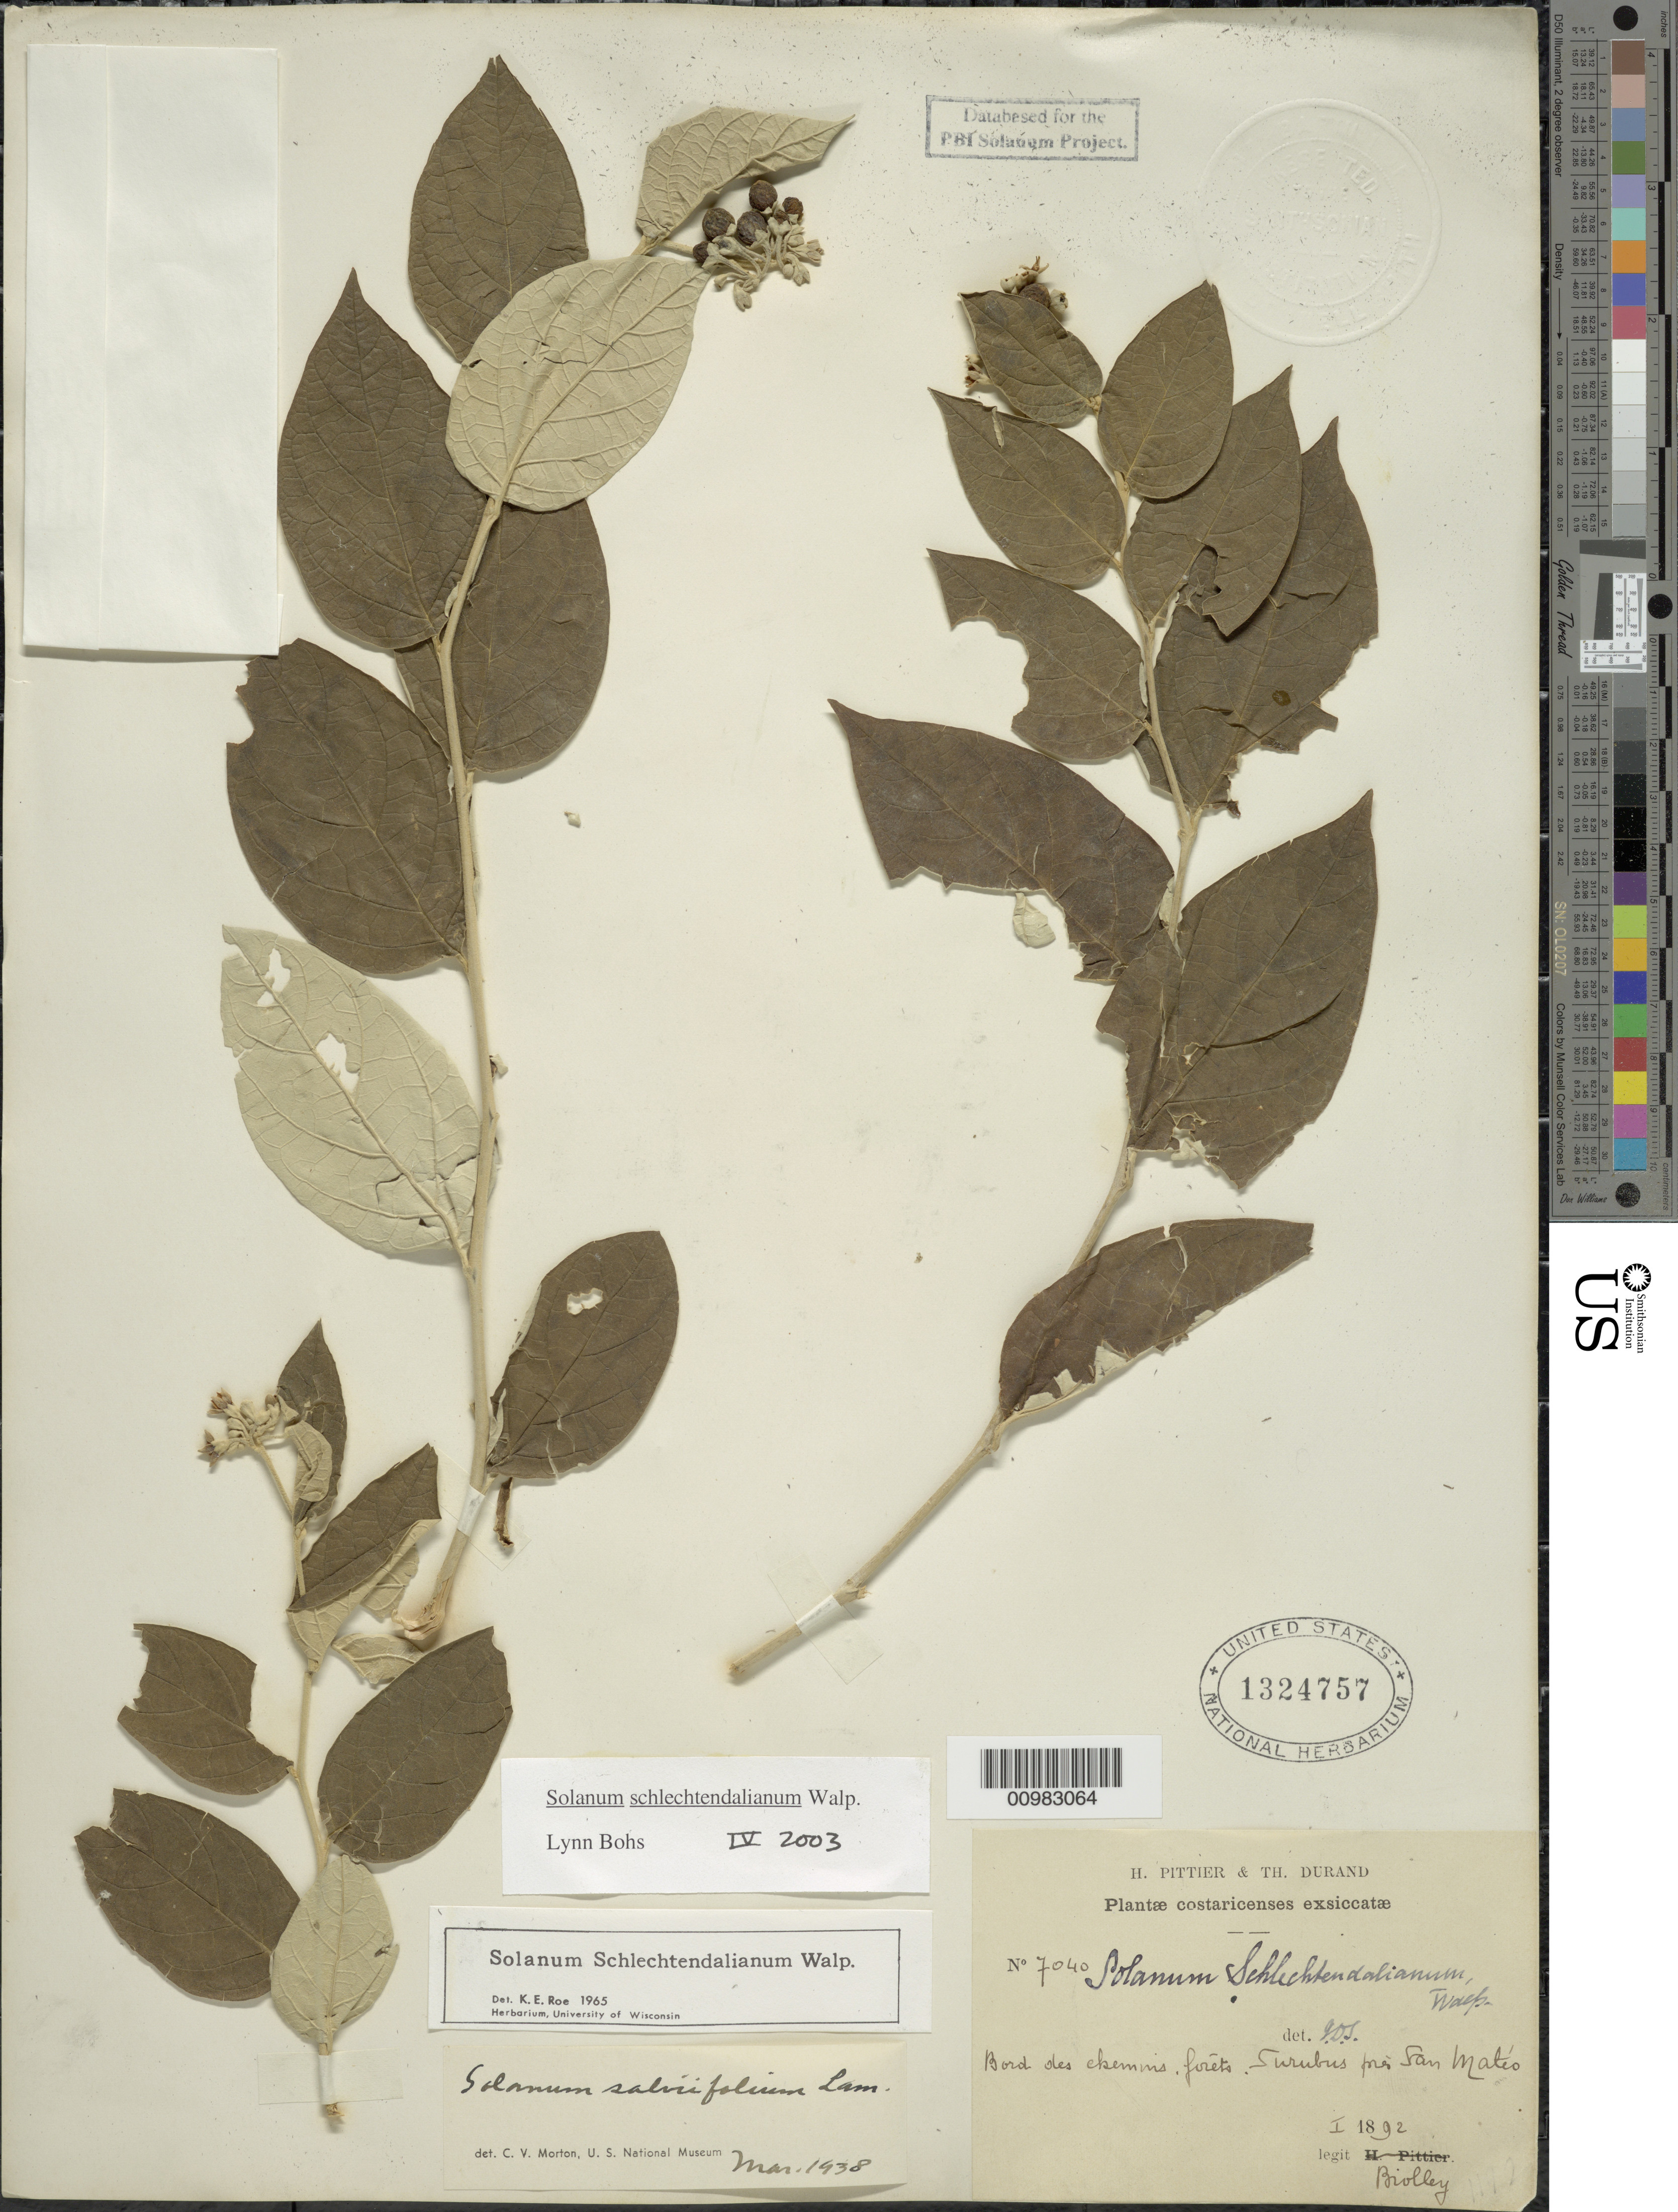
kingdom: Plantae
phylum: Tracheophyta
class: Magnoliopsida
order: Solanales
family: Solanaceae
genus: Solanum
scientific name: Solanum schlechtendalianum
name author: Walp.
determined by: Bohs, L. A.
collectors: P. Biolley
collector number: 7040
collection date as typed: Jan 1892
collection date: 1892-01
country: Costa Rica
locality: Surubus près San Mateo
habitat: Bord des chemins. Forêts.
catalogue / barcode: US 1324757